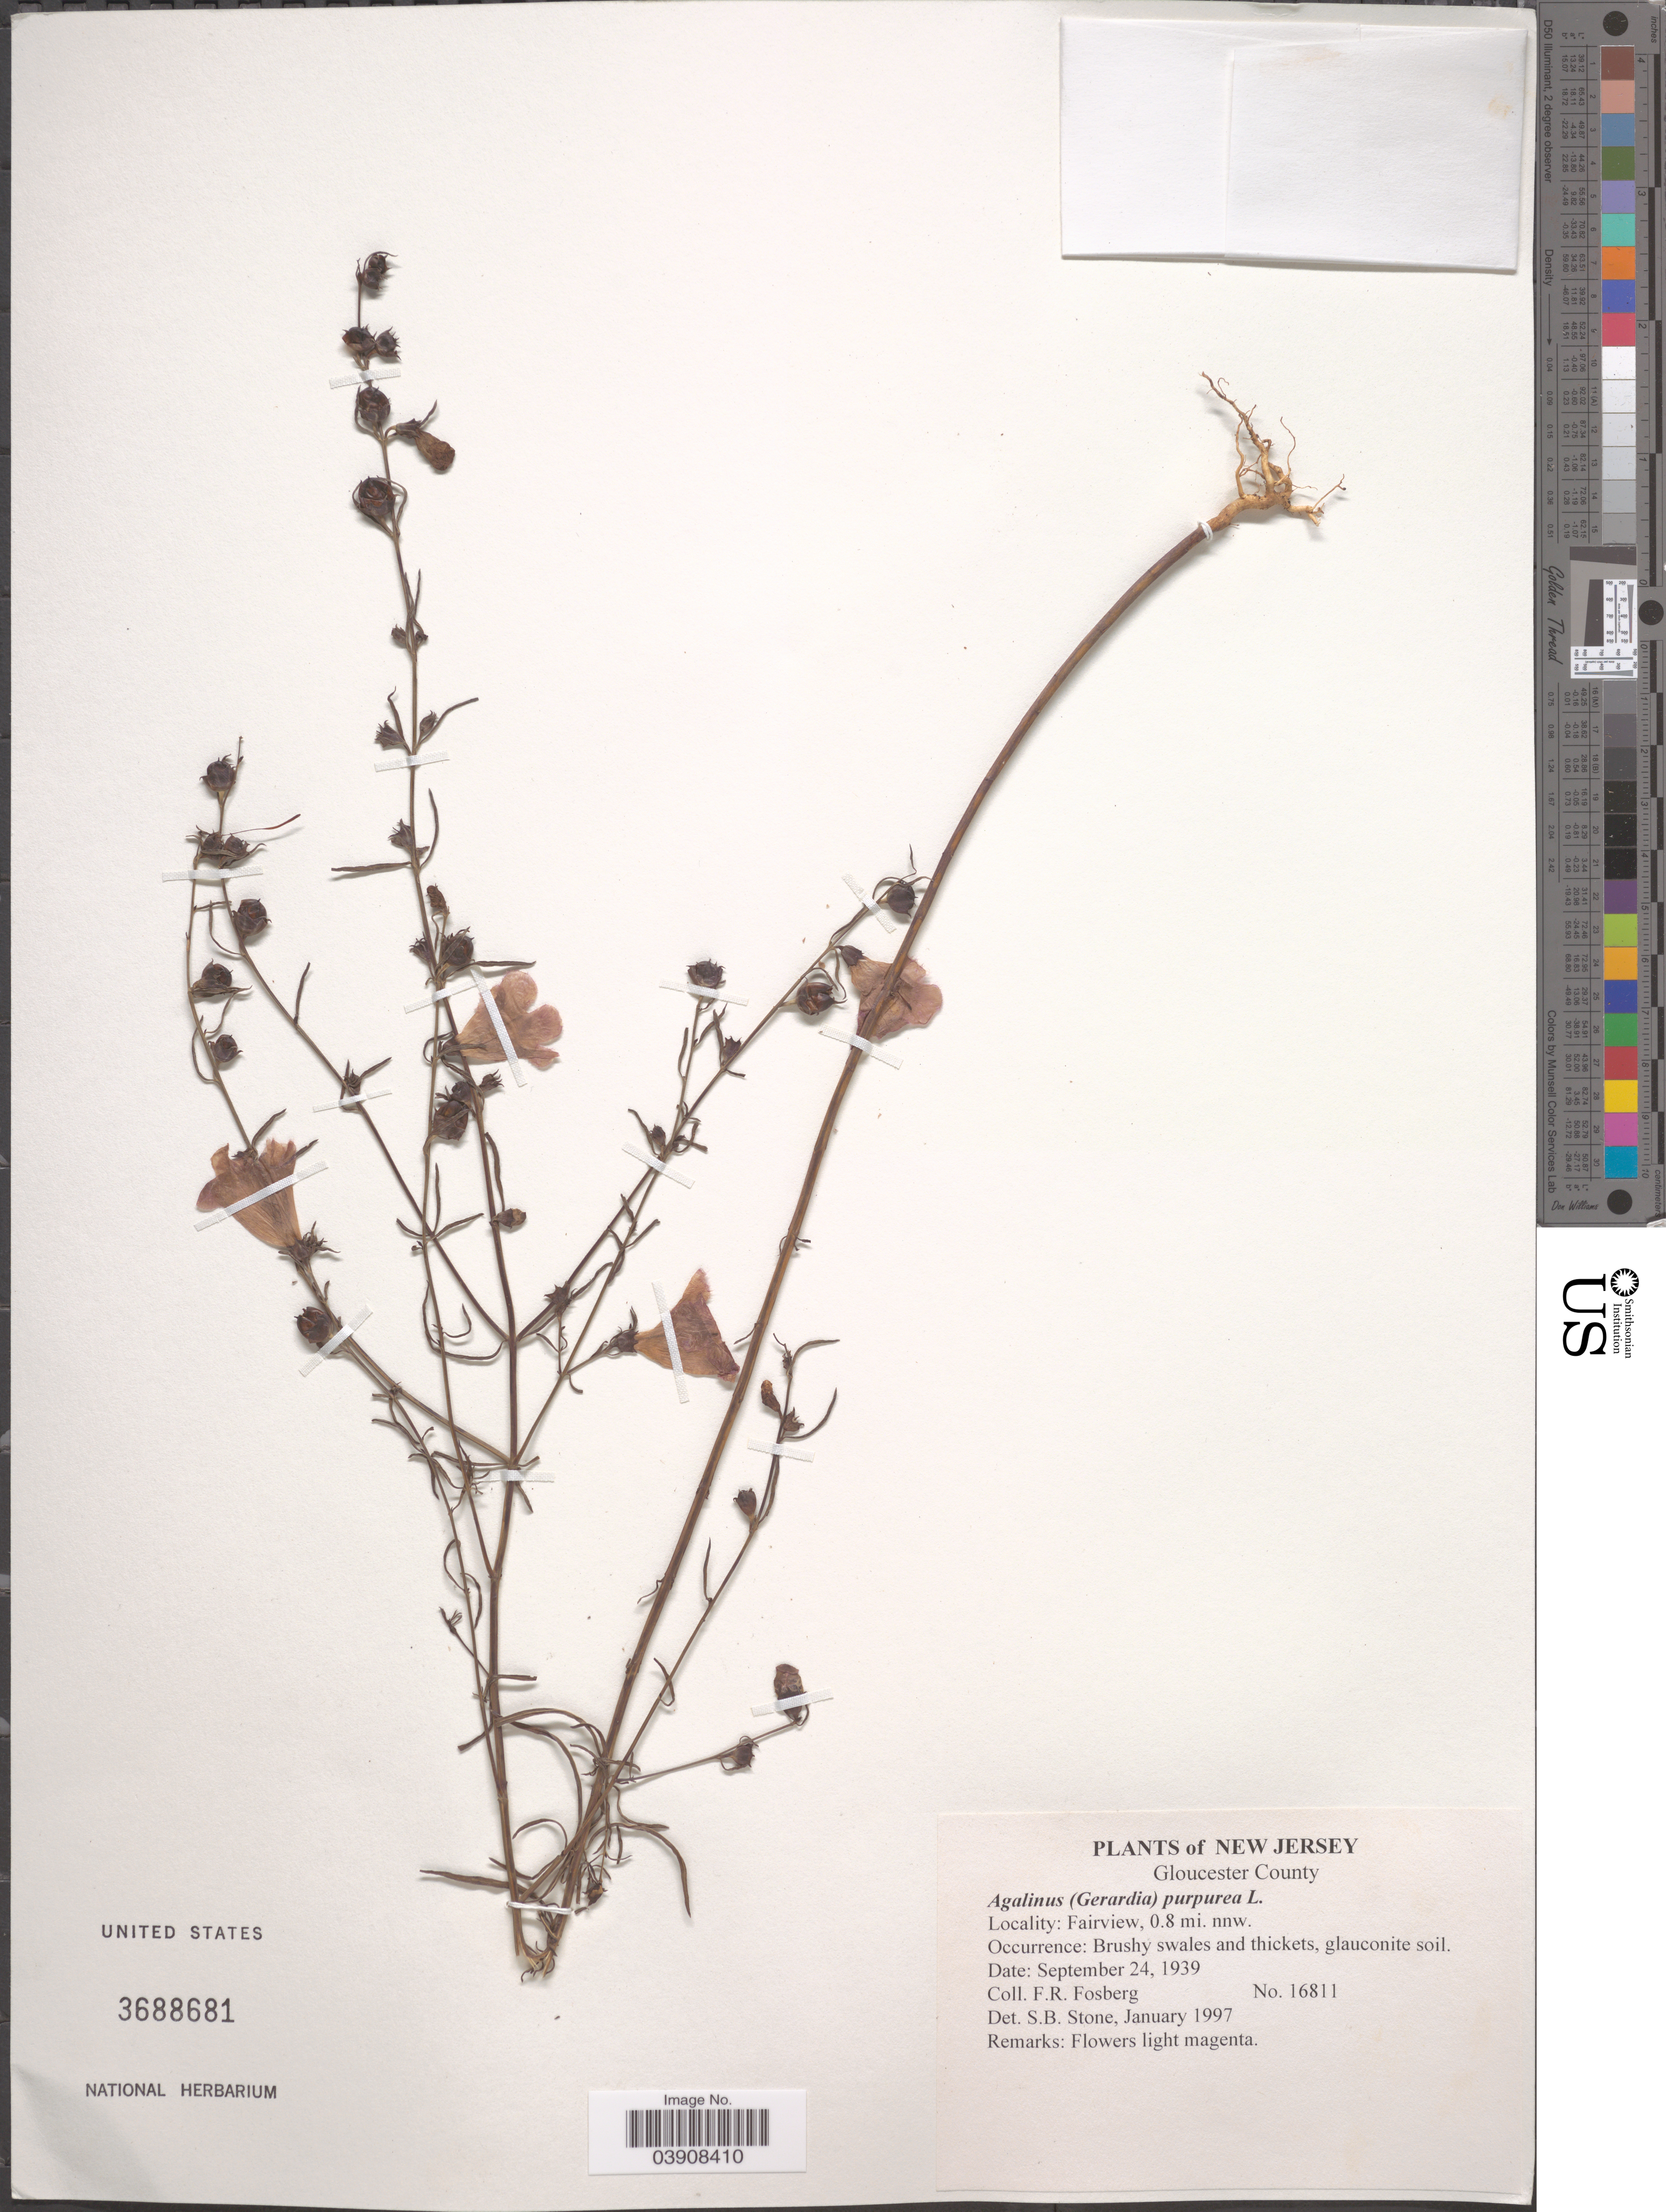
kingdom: Plantae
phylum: Tracheophyta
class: Magnoliopsida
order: Lamiales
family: Orobanchaceae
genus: Agalinis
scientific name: Agalinis purpurea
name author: (L.) Pennell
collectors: F. R. Fosberg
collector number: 16811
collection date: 1939-09-24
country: United States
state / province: New Jersey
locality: Gloucester County. Fairview, 0.8 mi. nnw.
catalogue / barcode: US 3688681